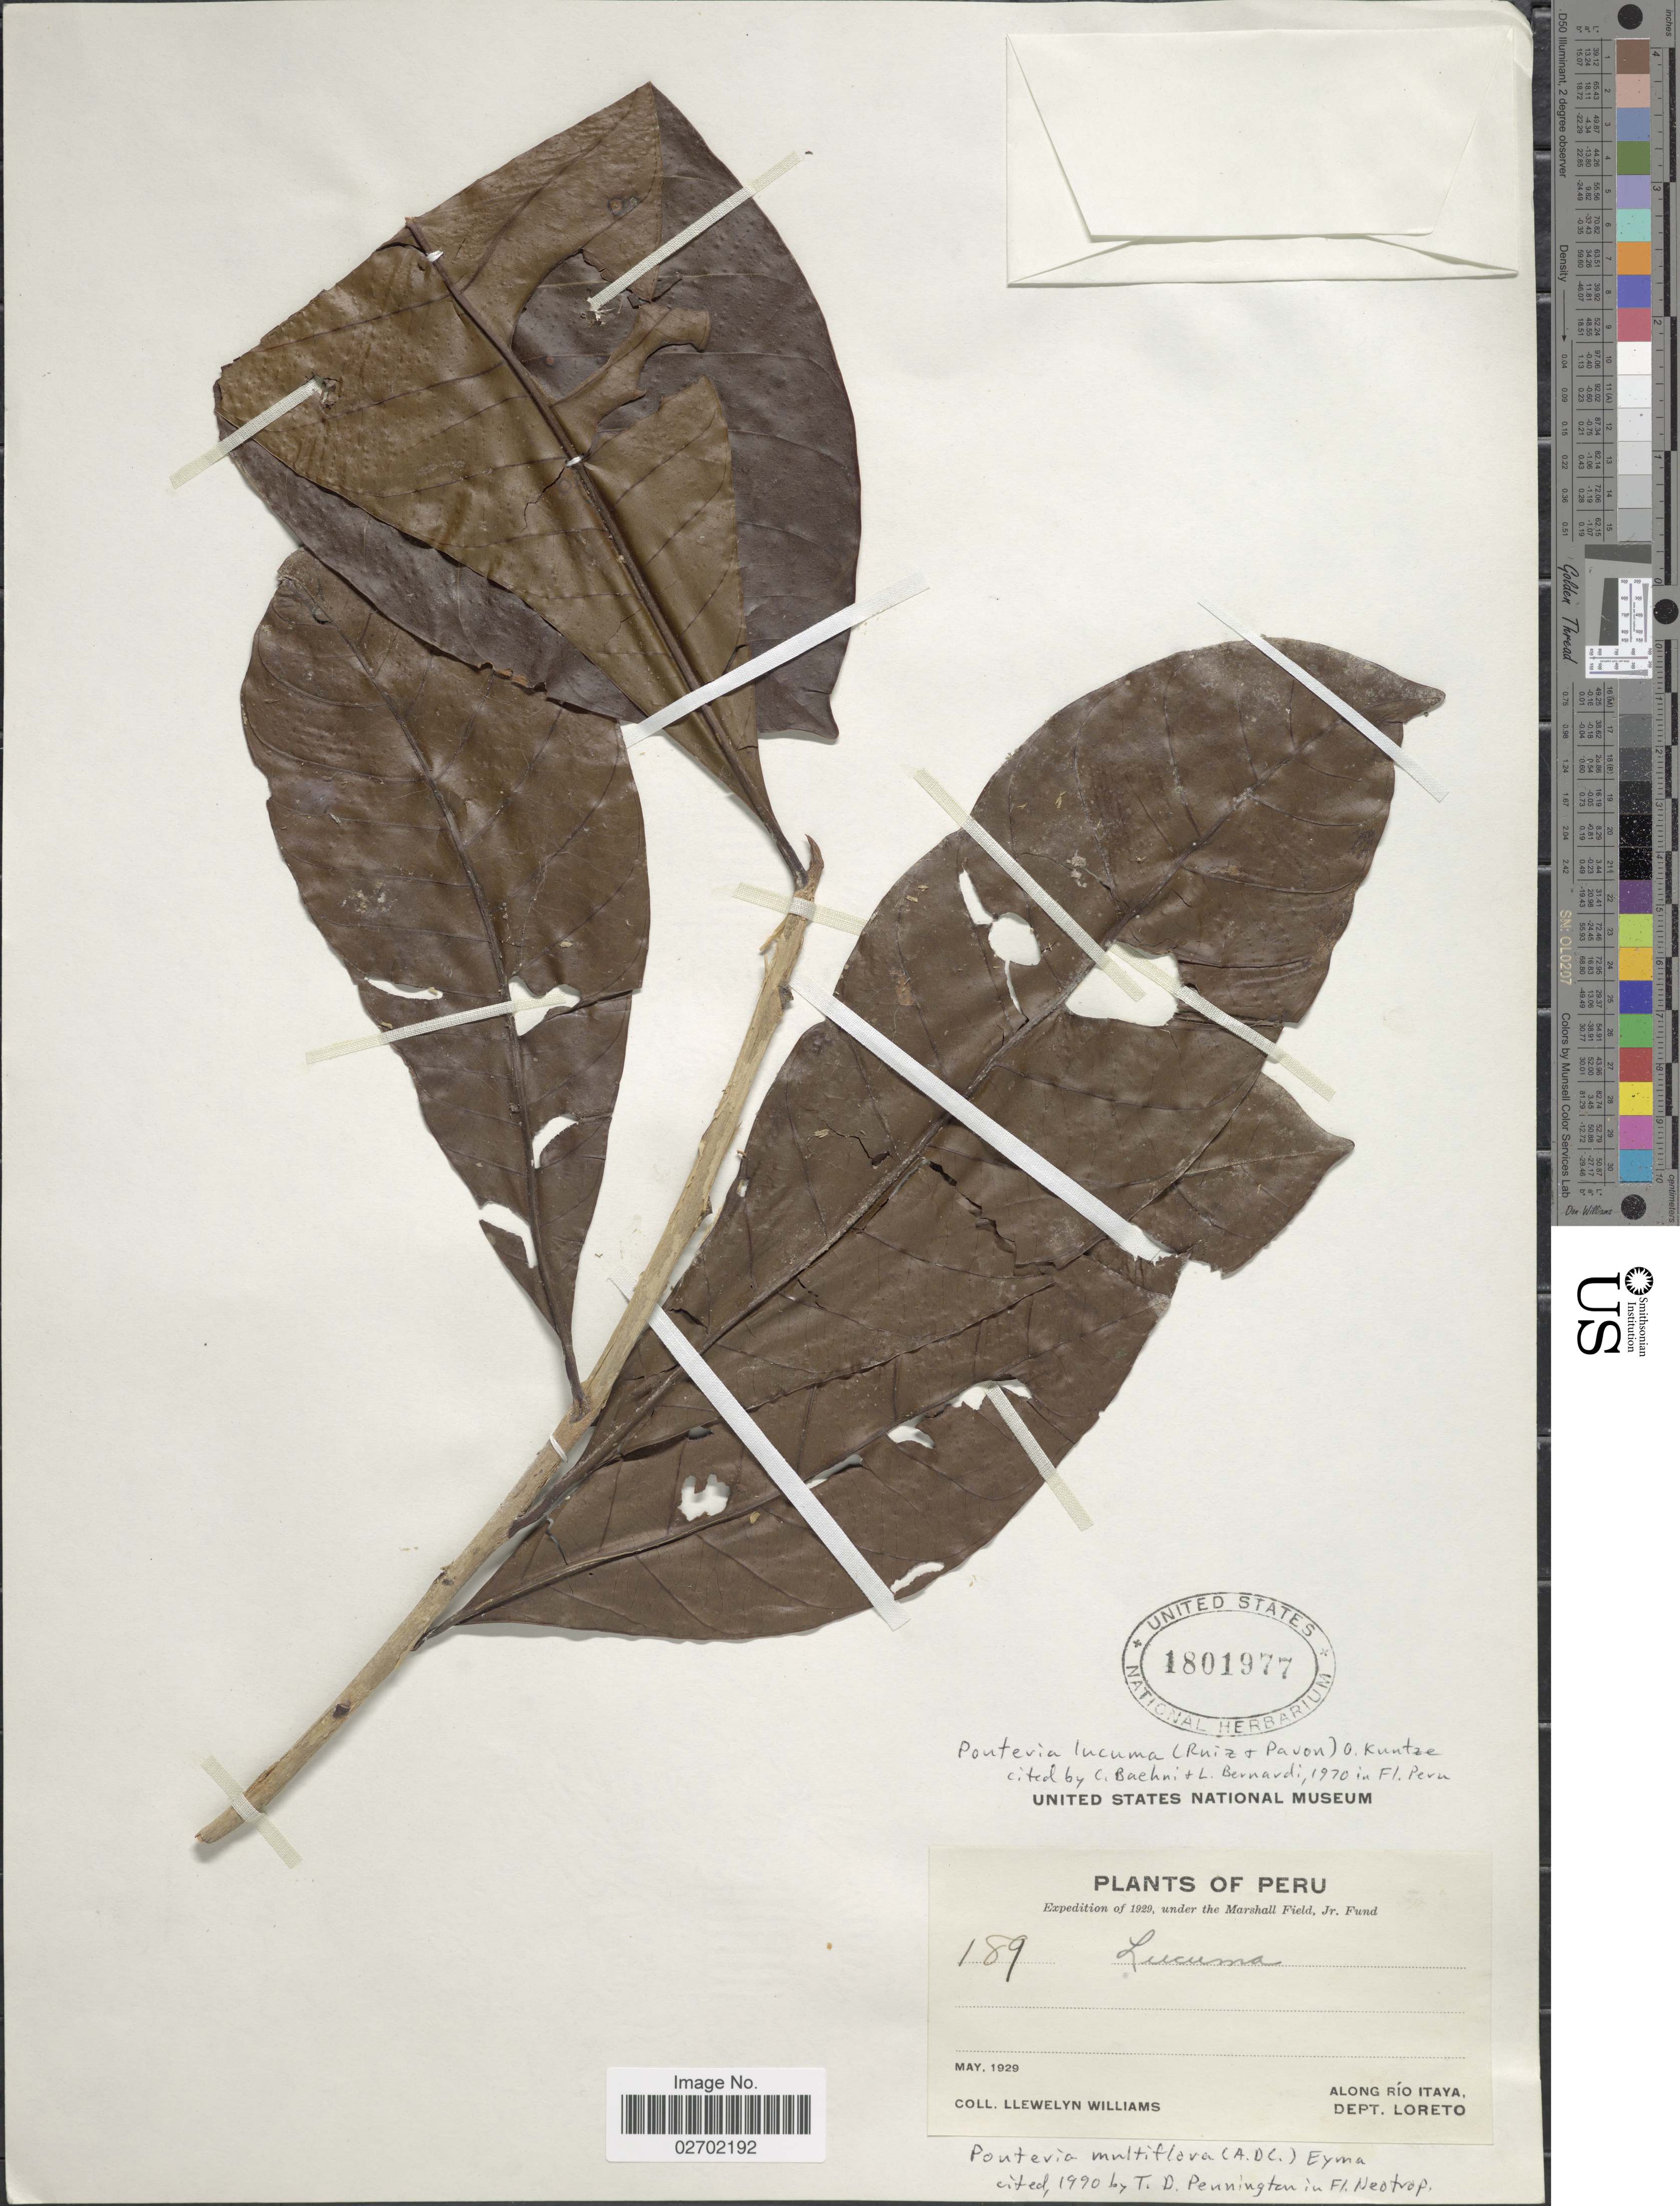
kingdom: Plantae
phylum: Tracheophyta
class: Magnoliopsida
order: Ericales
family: Sapotaceae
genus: Pouteria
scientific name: Pouteria multiflora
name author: (A. DC.) Eyma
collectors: Ll. Williams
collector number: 189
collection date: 1929-05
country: Peru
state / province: Loreto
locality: Along Río Itaya, Dept. Loreto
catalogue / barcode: US 1801977